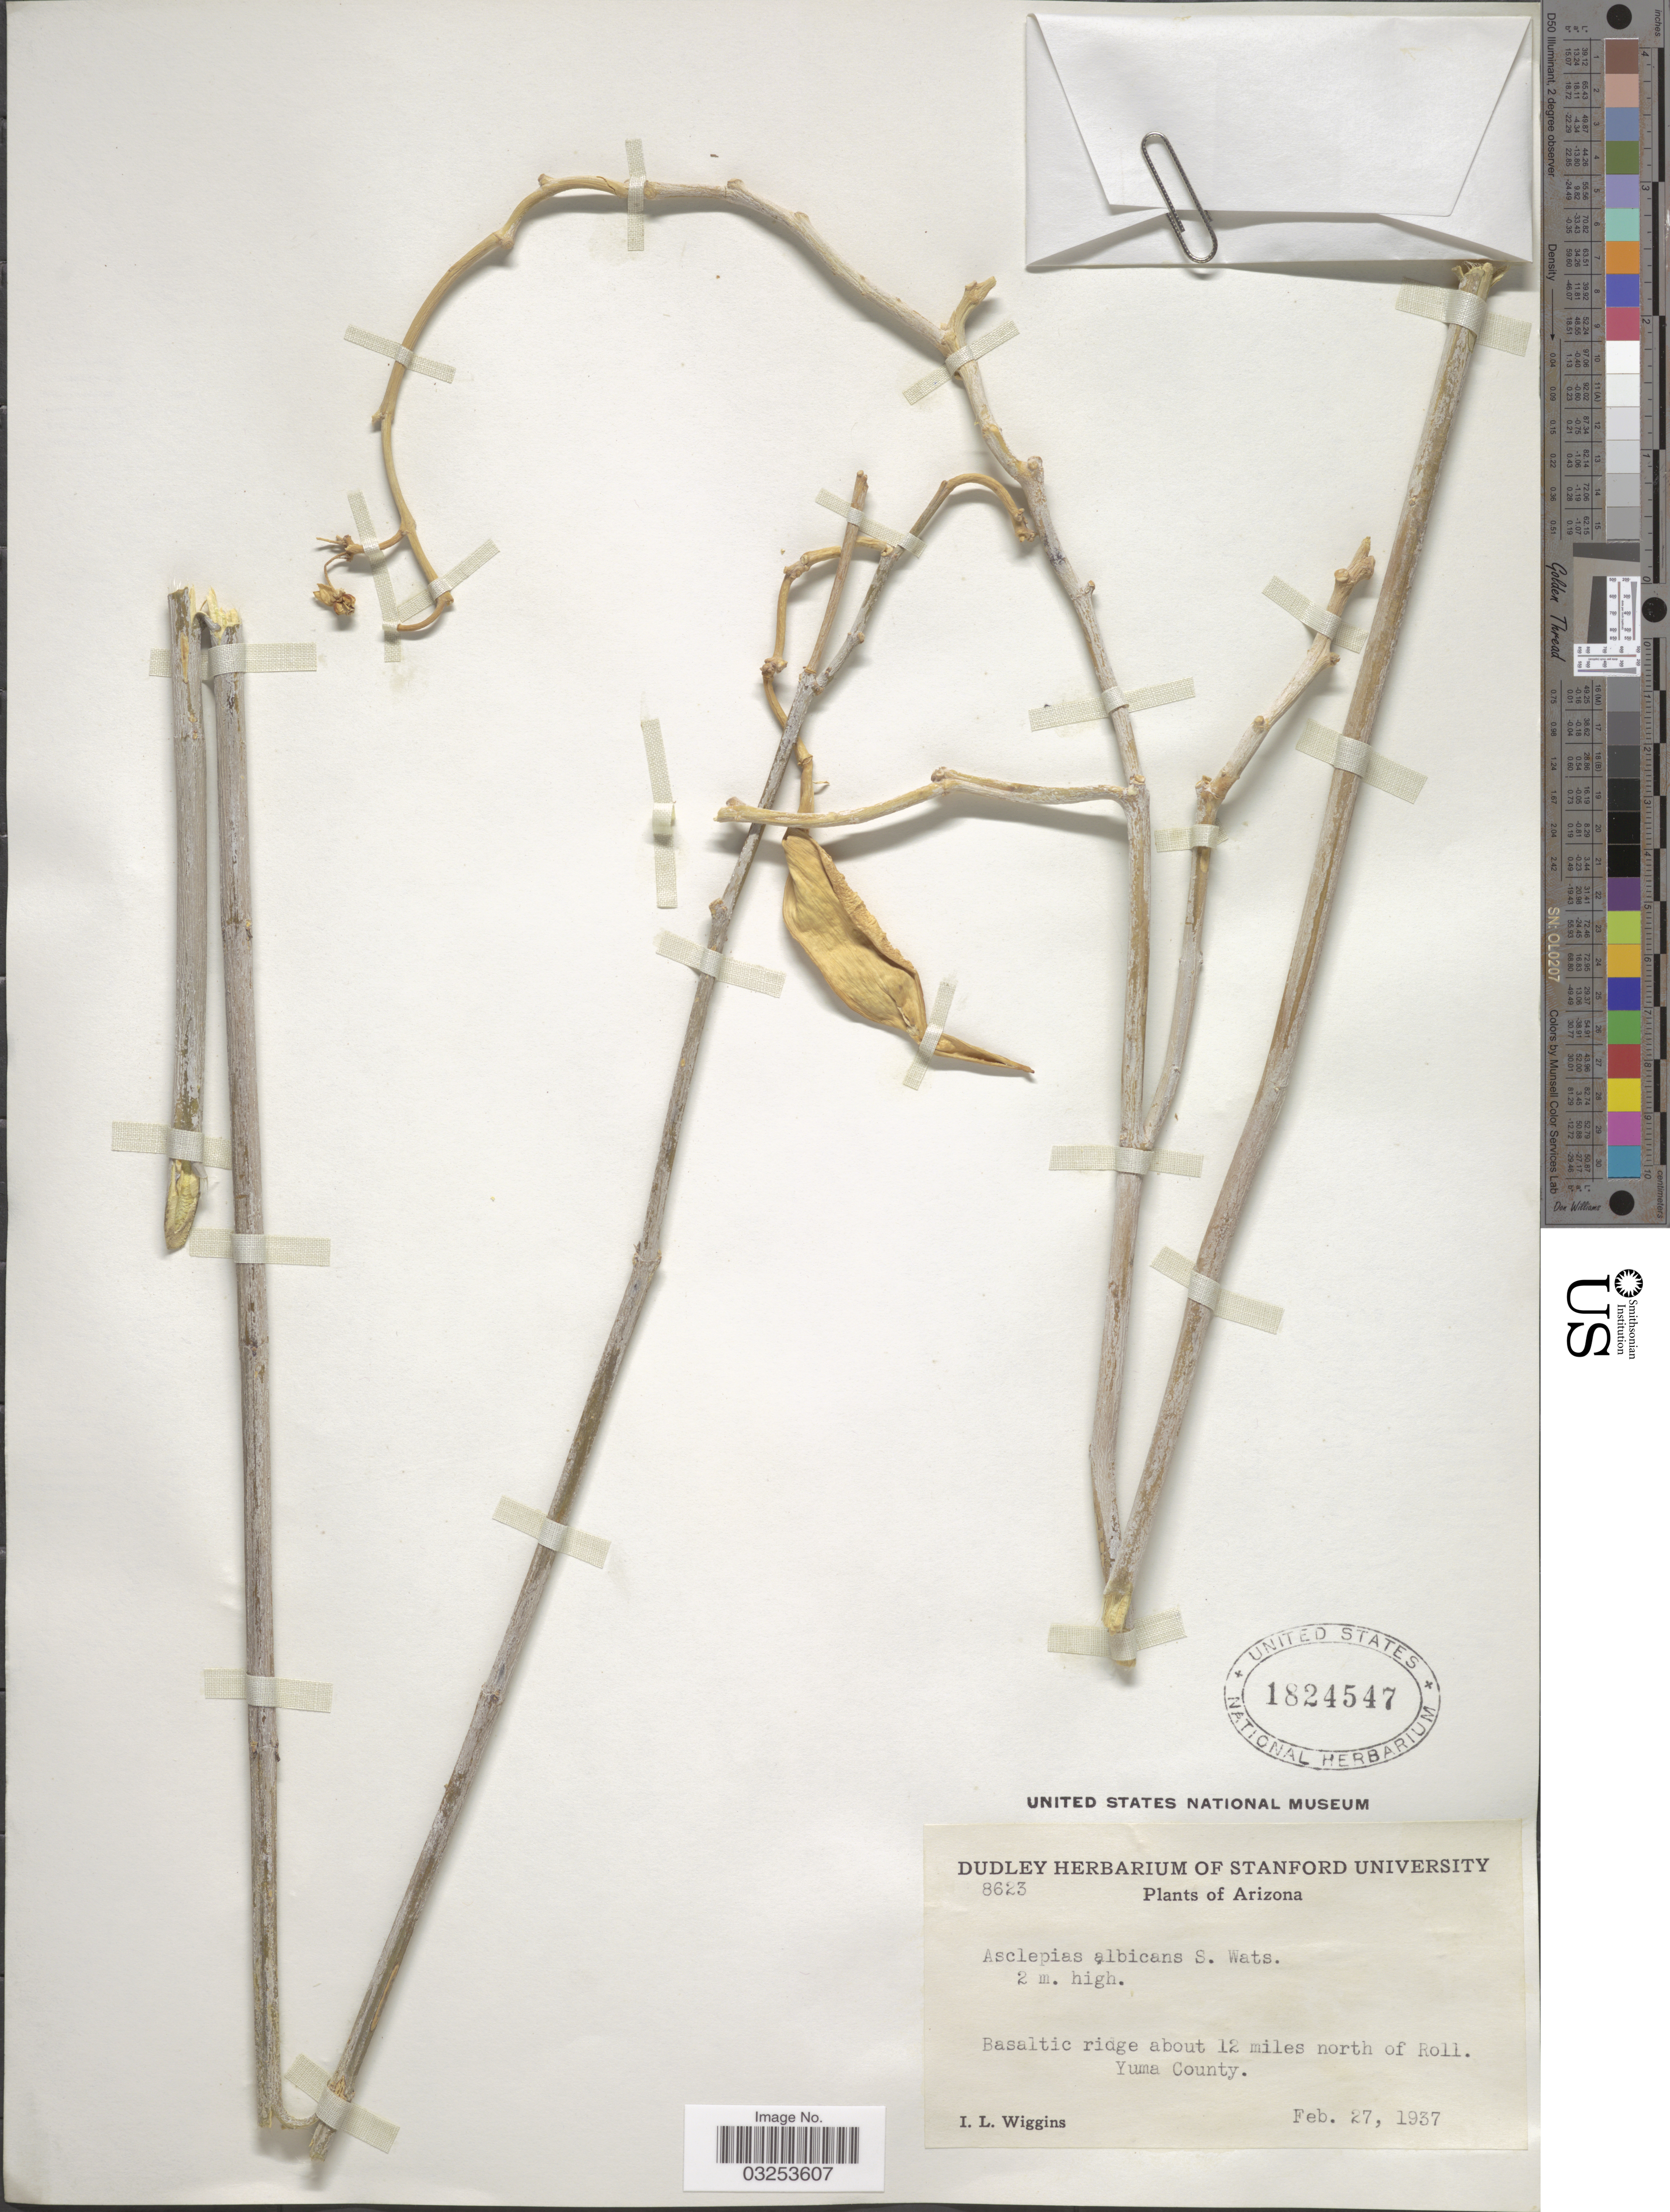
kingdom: Plantae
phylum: Tracheophyta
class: Magnoliopsida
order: Gentianales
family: Apocynaceae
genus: Asclepias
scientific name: Asclepias albicans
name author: S. Watson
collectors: I. L. Wiggins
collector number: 8623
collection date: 1937-02-27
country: United States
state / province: Arizona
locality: Basaltic ridge about 12 miles north of Roll. Yuma County.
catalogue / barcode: US 1824547